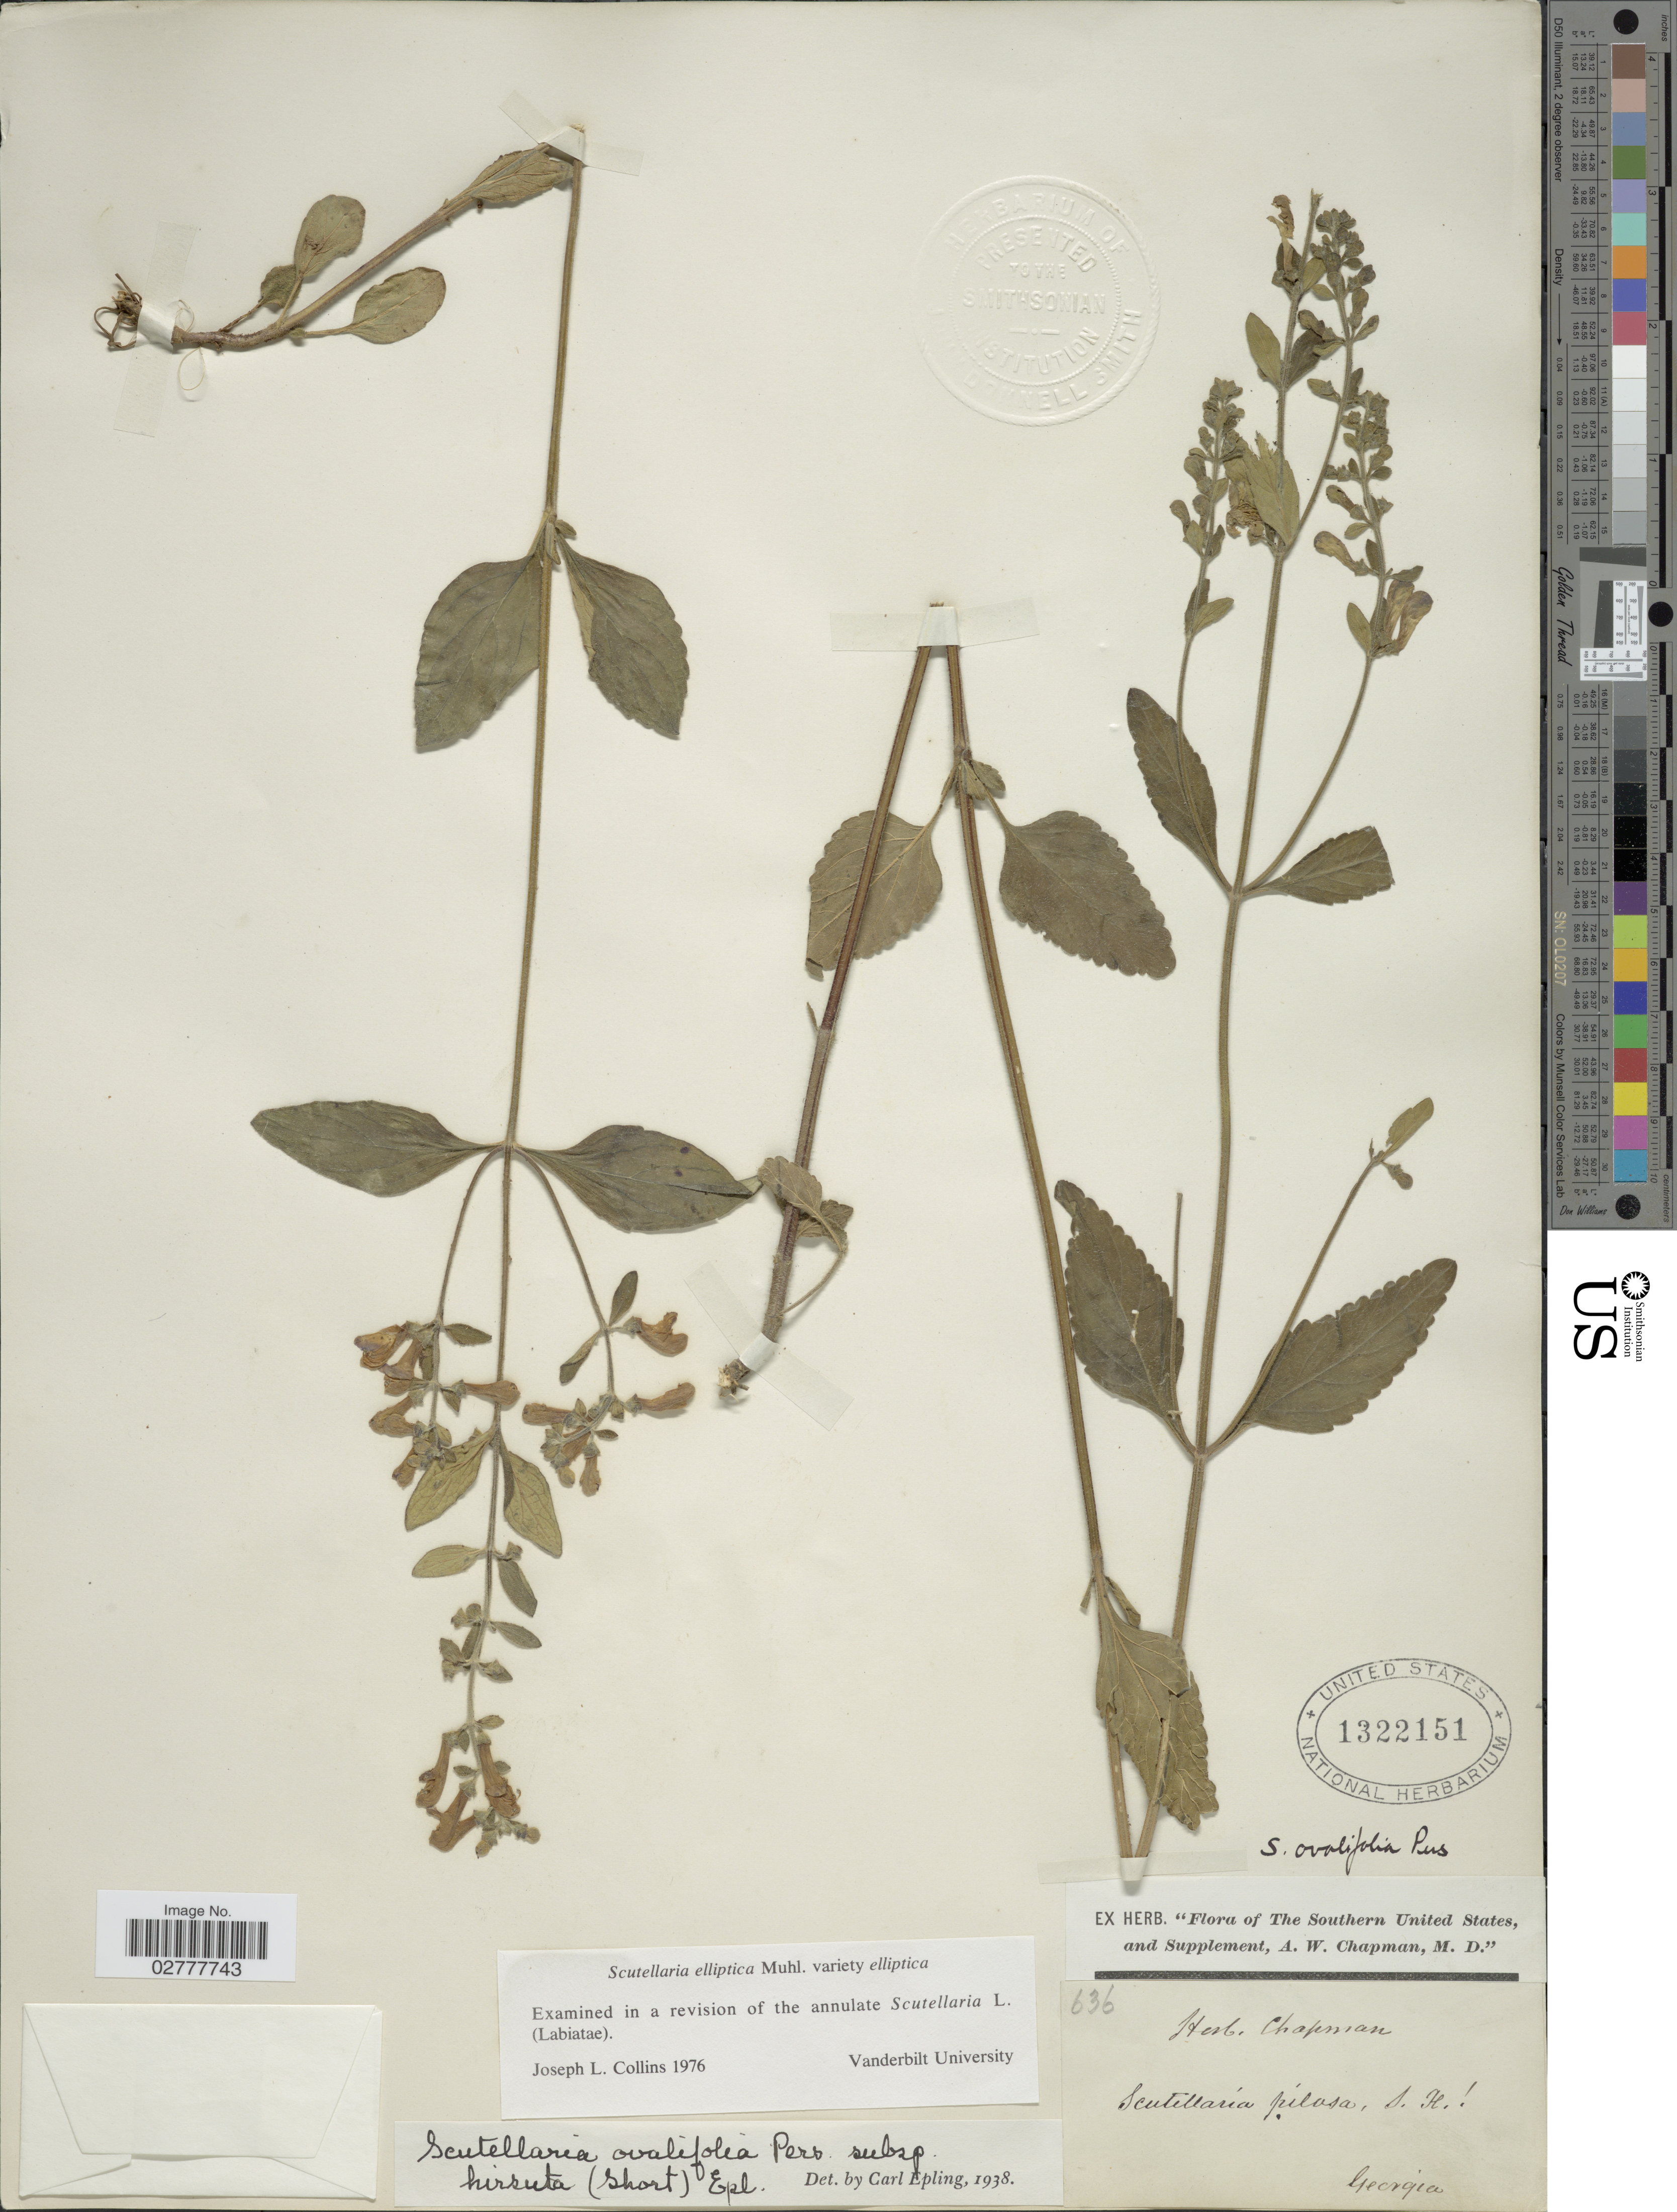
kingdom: Plantae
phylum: Tracheophyta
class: Magnoliopsida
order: Lamiales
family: Lamiaceae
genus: Scutellaria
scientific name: Scutellaria elliptica var. elliptica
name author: Muhl.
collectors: ex herb. Chapman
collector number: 636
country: United States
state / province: Georgia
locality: Southern United States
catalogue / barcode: US 1322151